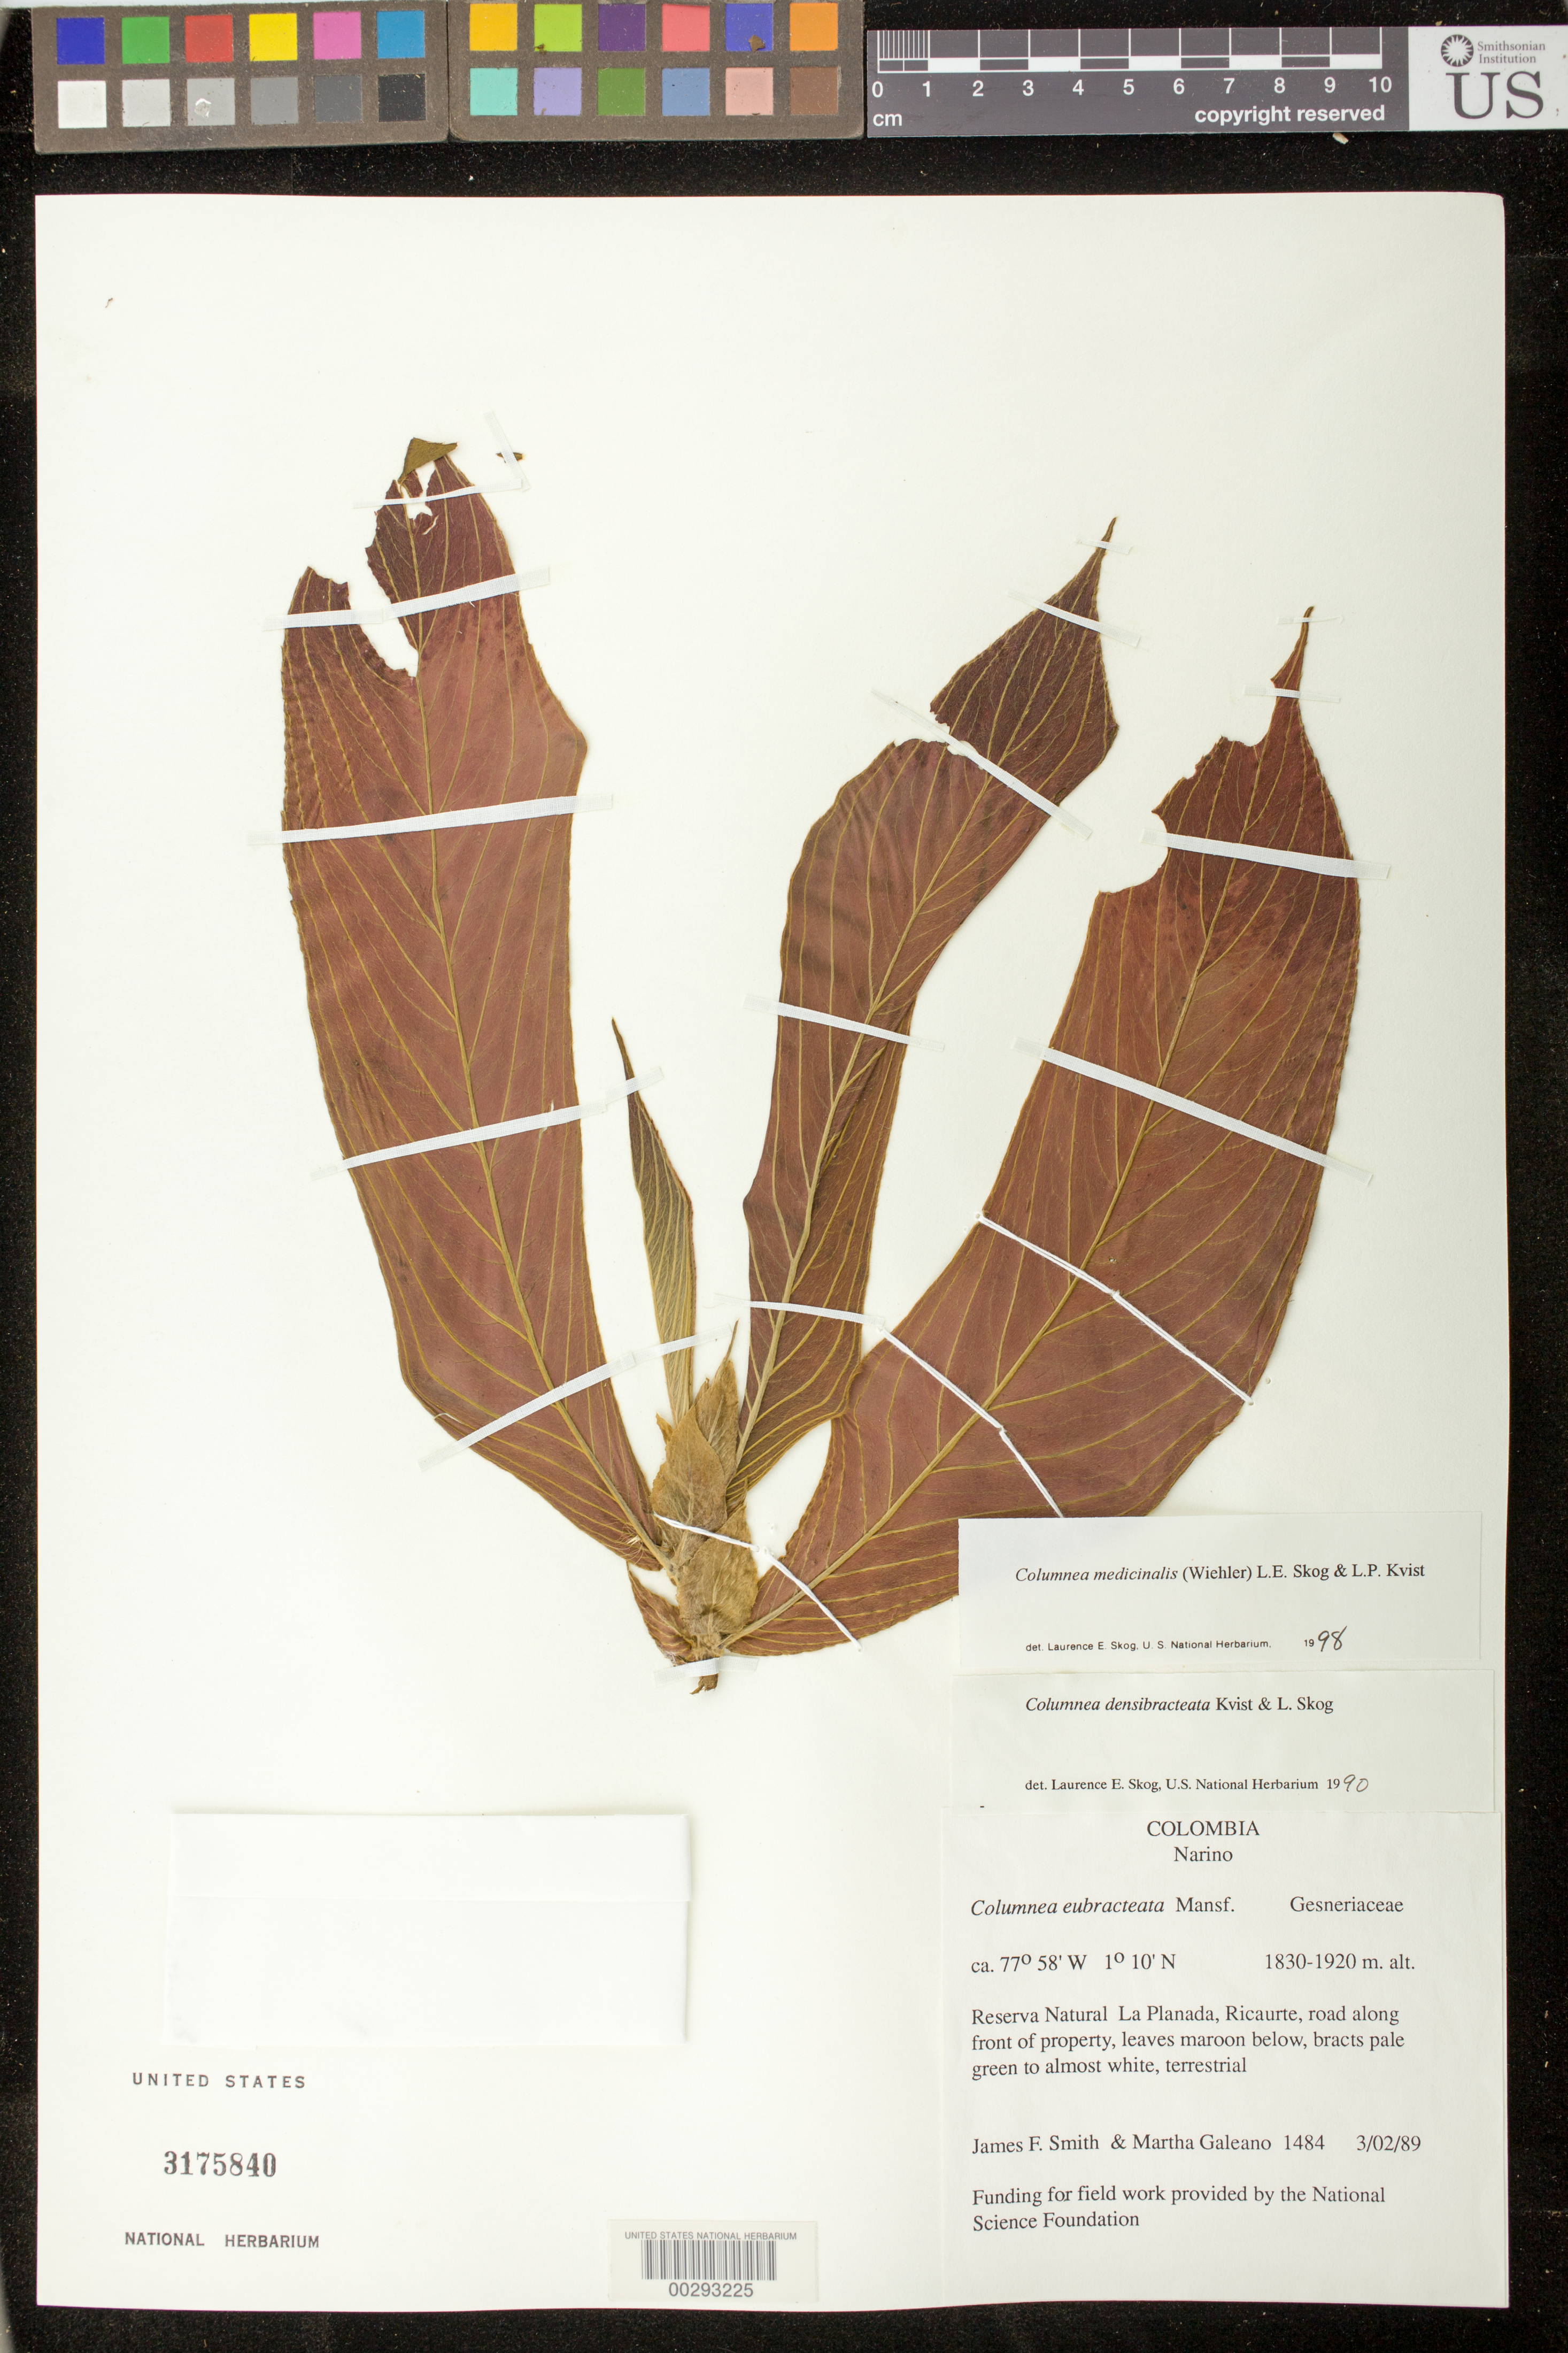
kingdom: Plantae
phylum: Tracheophyta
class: Magnoliopsida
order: Lamiales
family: Gesneriaceae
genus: Columnea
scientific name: Columnea medicinalis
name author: (Wiehler) L.E. Skog & L.P. Kvist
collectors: J. Smith & M. Galeano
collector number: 1484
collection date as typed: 02 Mar 1989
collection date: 1989-03-02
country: Colombia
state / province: Nariño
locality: Reserva Natural La Planada, Ricaurte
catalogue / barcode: US 3175840